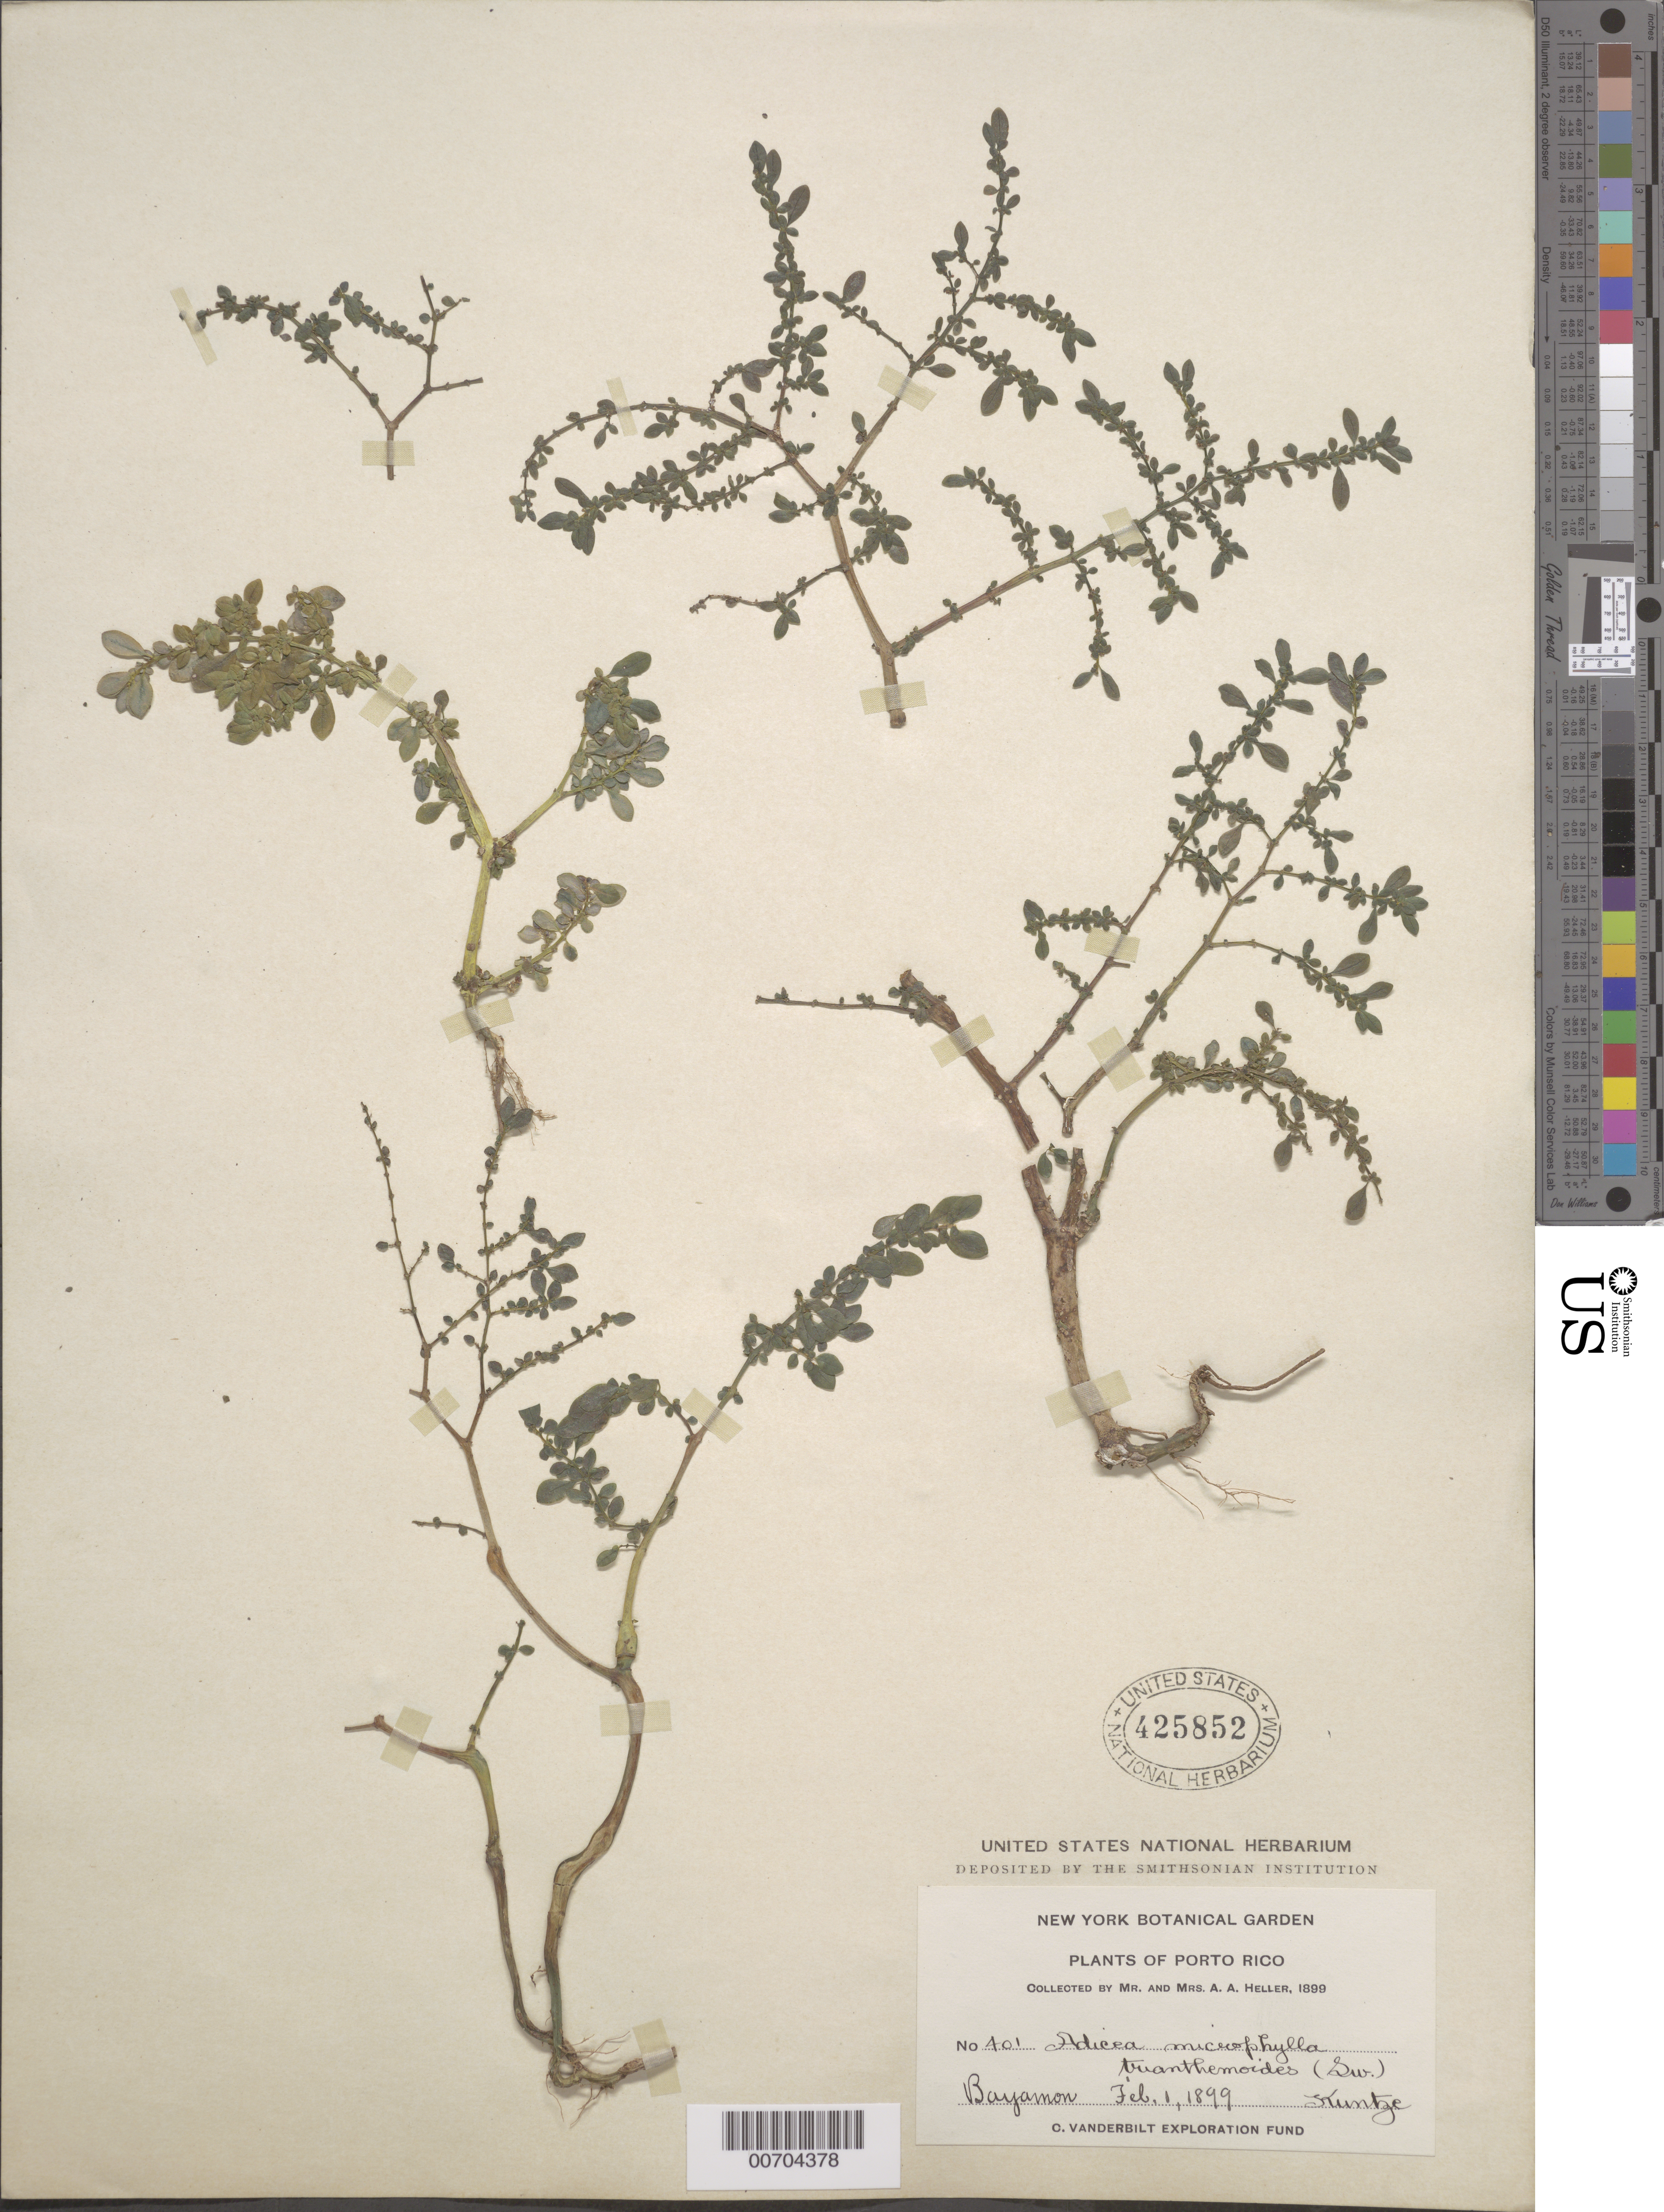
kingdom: Plantae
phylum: Tracheophyta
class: Magnoliopsida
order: Rosales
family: Urticaceae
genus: Pilea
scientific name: Pilea trianthemoides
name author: (Sw.) Lindl.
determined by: Kuntze, C. E. O.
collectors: A. A. Heller & -- Heller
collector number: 401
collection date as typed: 01 Feb 1899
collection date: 1899-02-01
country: Puerto Rico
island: Greater Antilles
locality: Bayamon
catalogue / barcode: US 425852